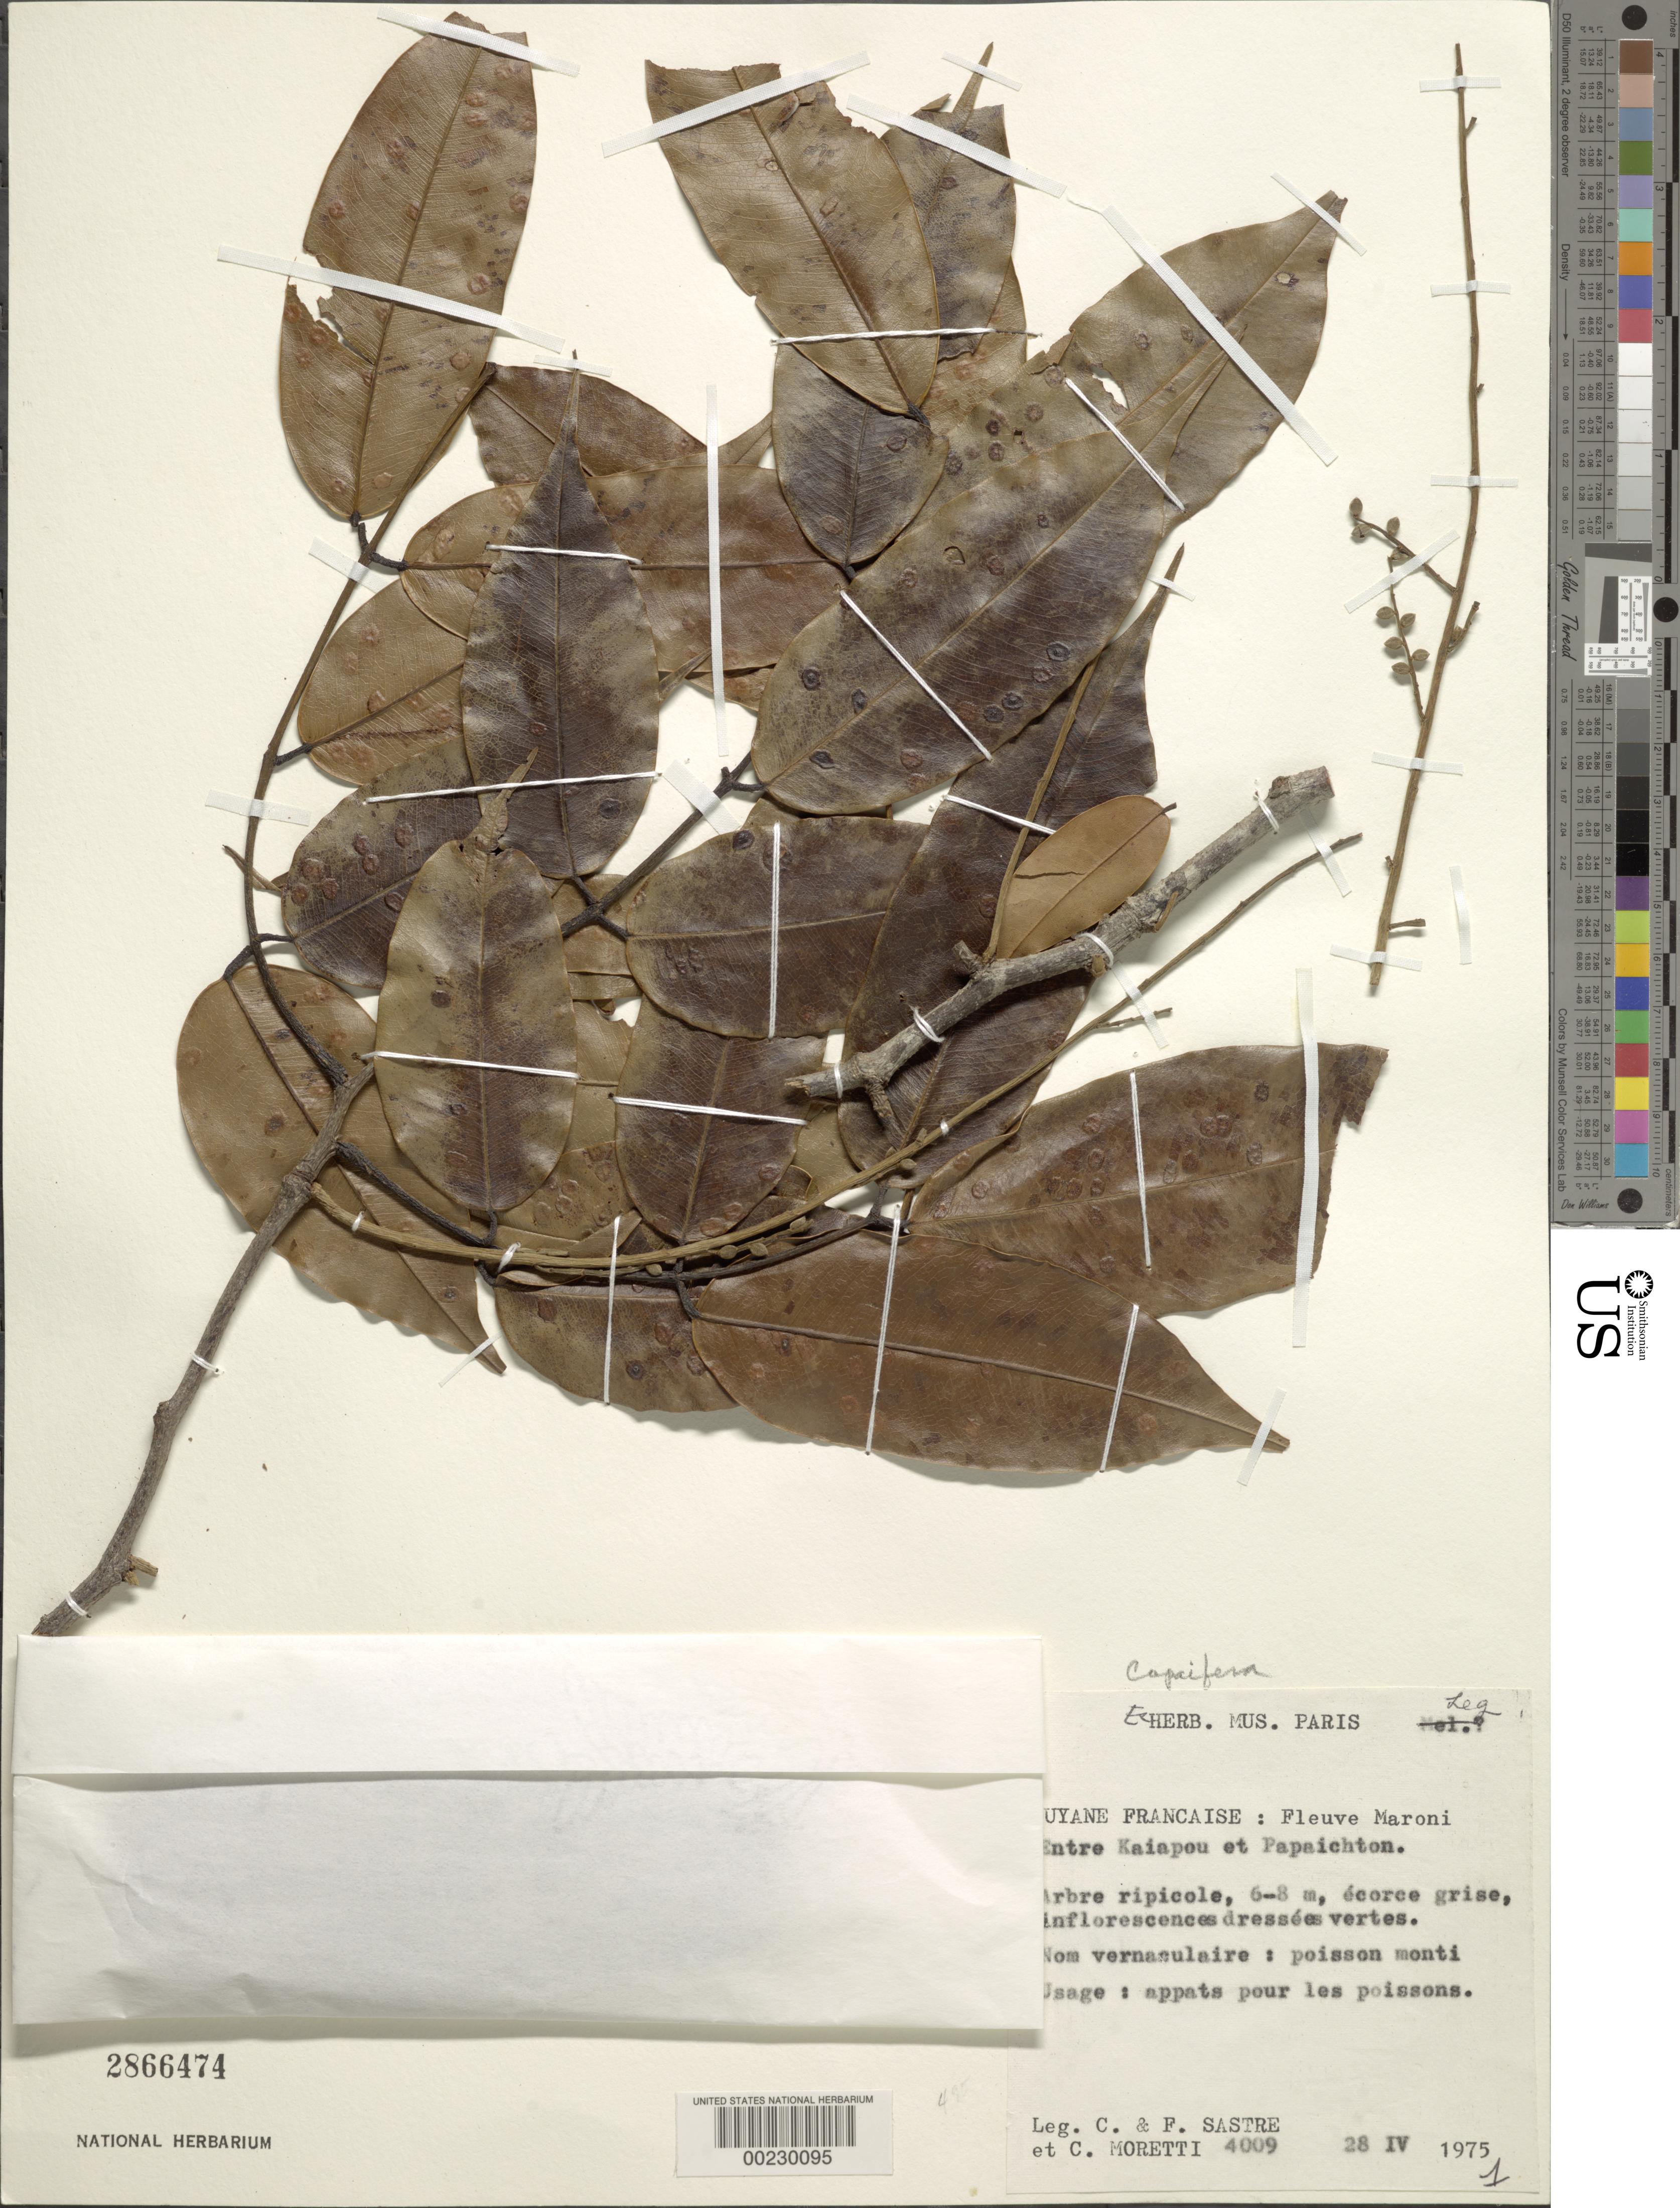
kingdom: Plantae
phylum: Tracheophyta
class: Magnoliopsida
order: Fabales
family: Fabaceae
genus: Copaifera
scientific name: Copaifera sp.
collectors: C. H. L. Sastre, F. Sastre & C. Moretti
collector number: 4009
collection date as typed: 28 Apr 1975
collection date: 1975-04-28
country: French Guiana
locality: Maroni river; between kaiapou and papaichton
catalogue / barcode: US 2866474